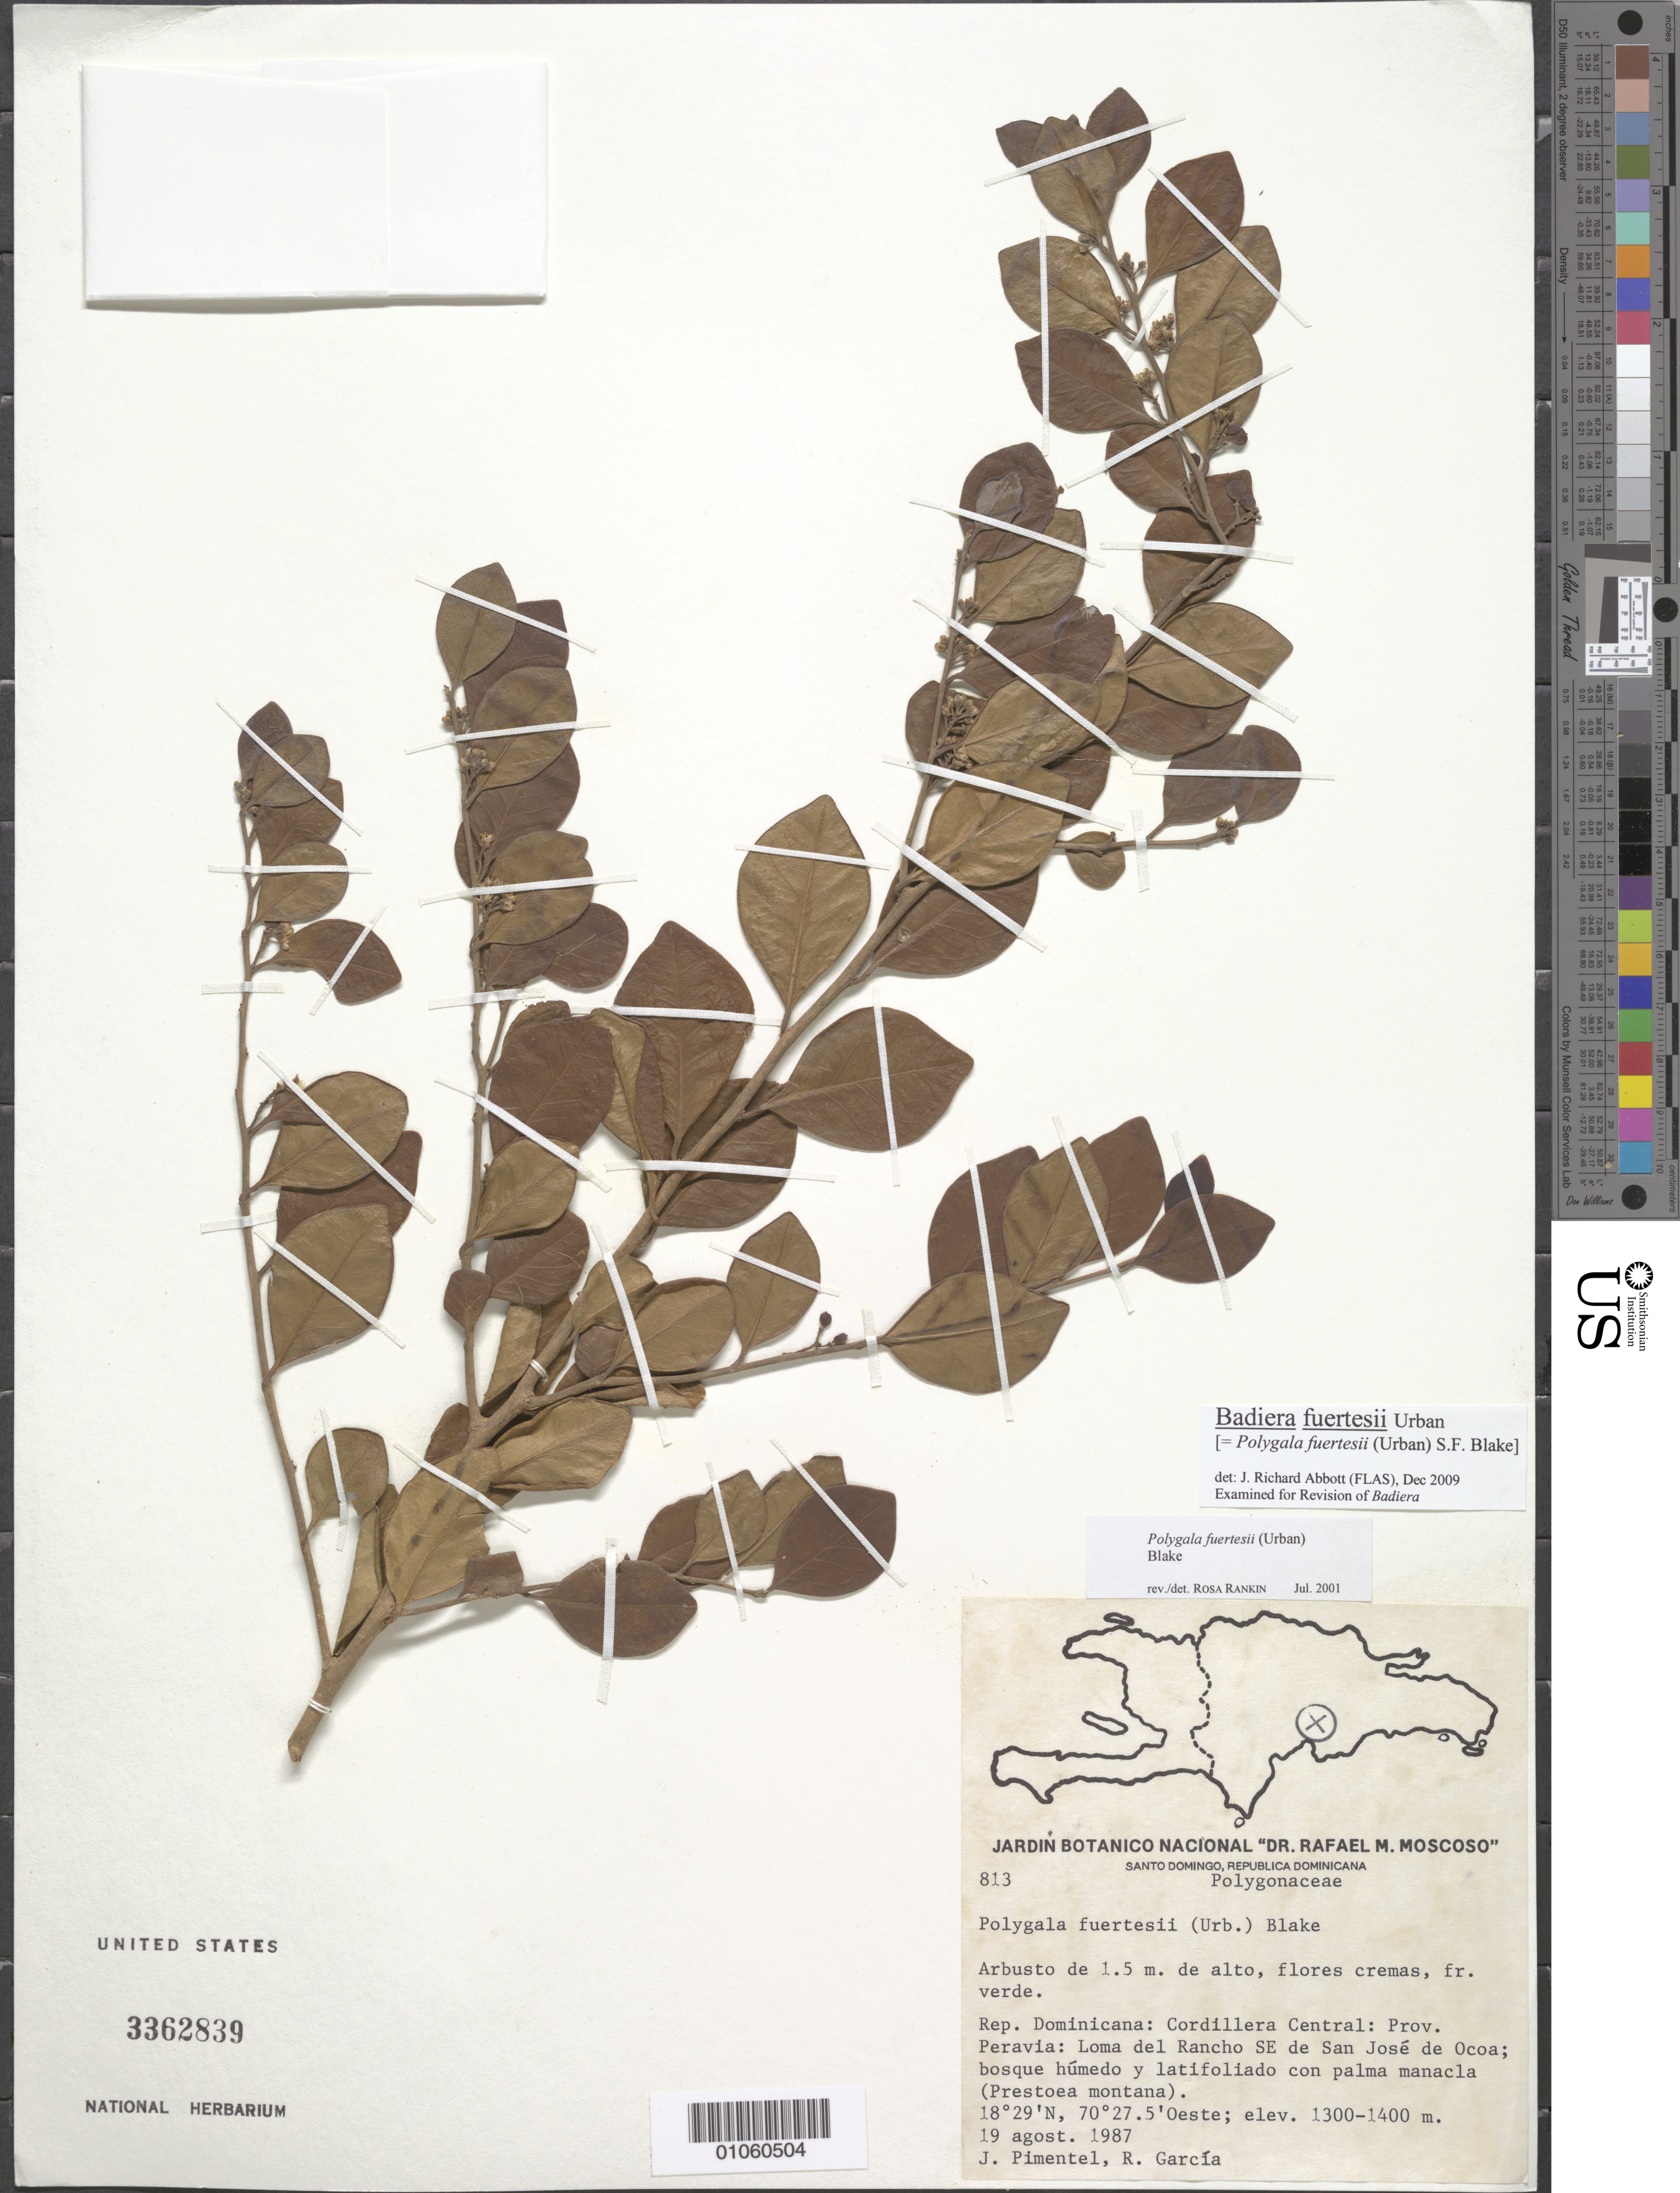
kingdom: Plantae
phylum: Tracheophyta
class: Magnoliopsida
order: Fabales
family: Polygalaceae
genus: Badiera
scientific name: Badiera fuertesii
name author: Urb.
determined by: Abbott, J. R., (FLAS)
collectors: J. Pimentel & R. G. García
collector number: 813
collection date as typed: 19 Aug 1987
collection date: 1987-08-19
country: Dominican Republic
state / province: Peravia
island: Hispaniola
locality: Cordillera Central, Loma del Rancho SE de San José de Ocoa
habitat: Bosque húmedo y latifoliado con palma manacla (Prestoea montana)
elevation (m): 1300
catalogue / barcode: US 3362839